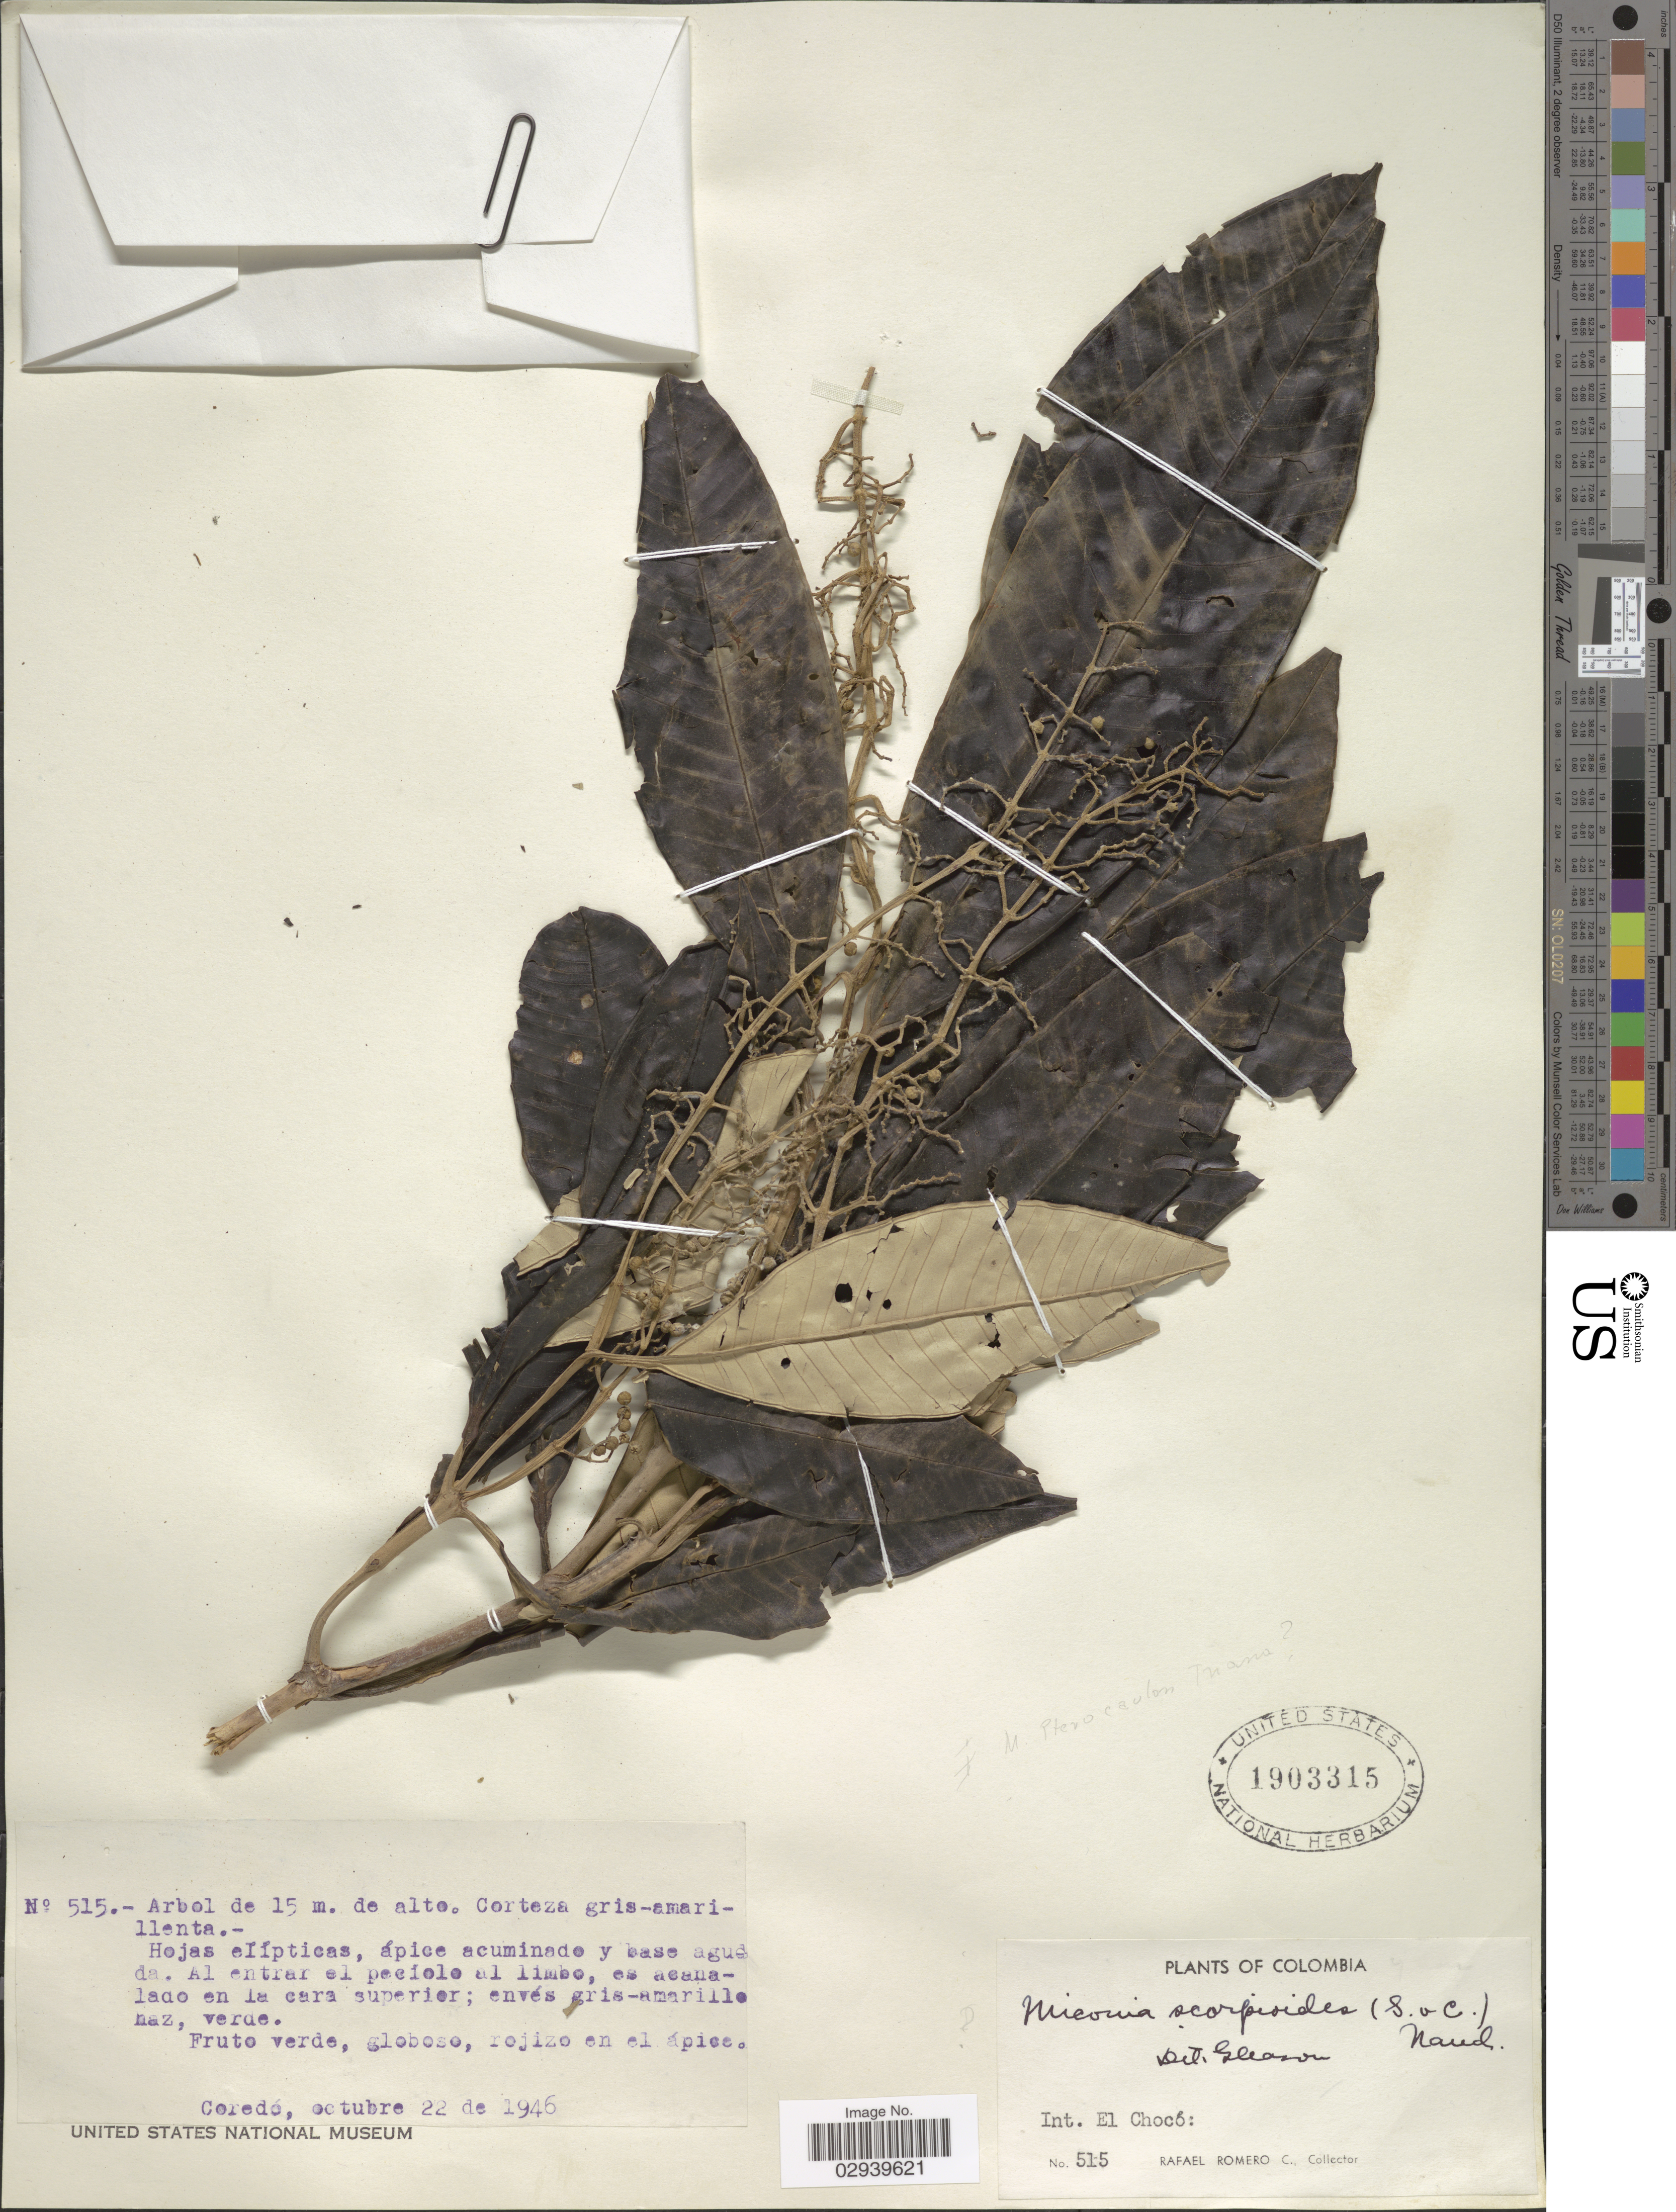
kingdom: Plantae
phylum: Tracheophyta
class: Magnoliopsida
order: Myrtales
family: Melastomataceae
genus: Miconia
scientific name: Miconia goudotii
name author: Naudin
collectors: R. Romero Castañeda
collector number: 515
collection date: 1946-10-22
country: Colombia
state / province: Chocó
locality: Int. El Chocó. Coredó.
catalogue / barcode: US 1903315